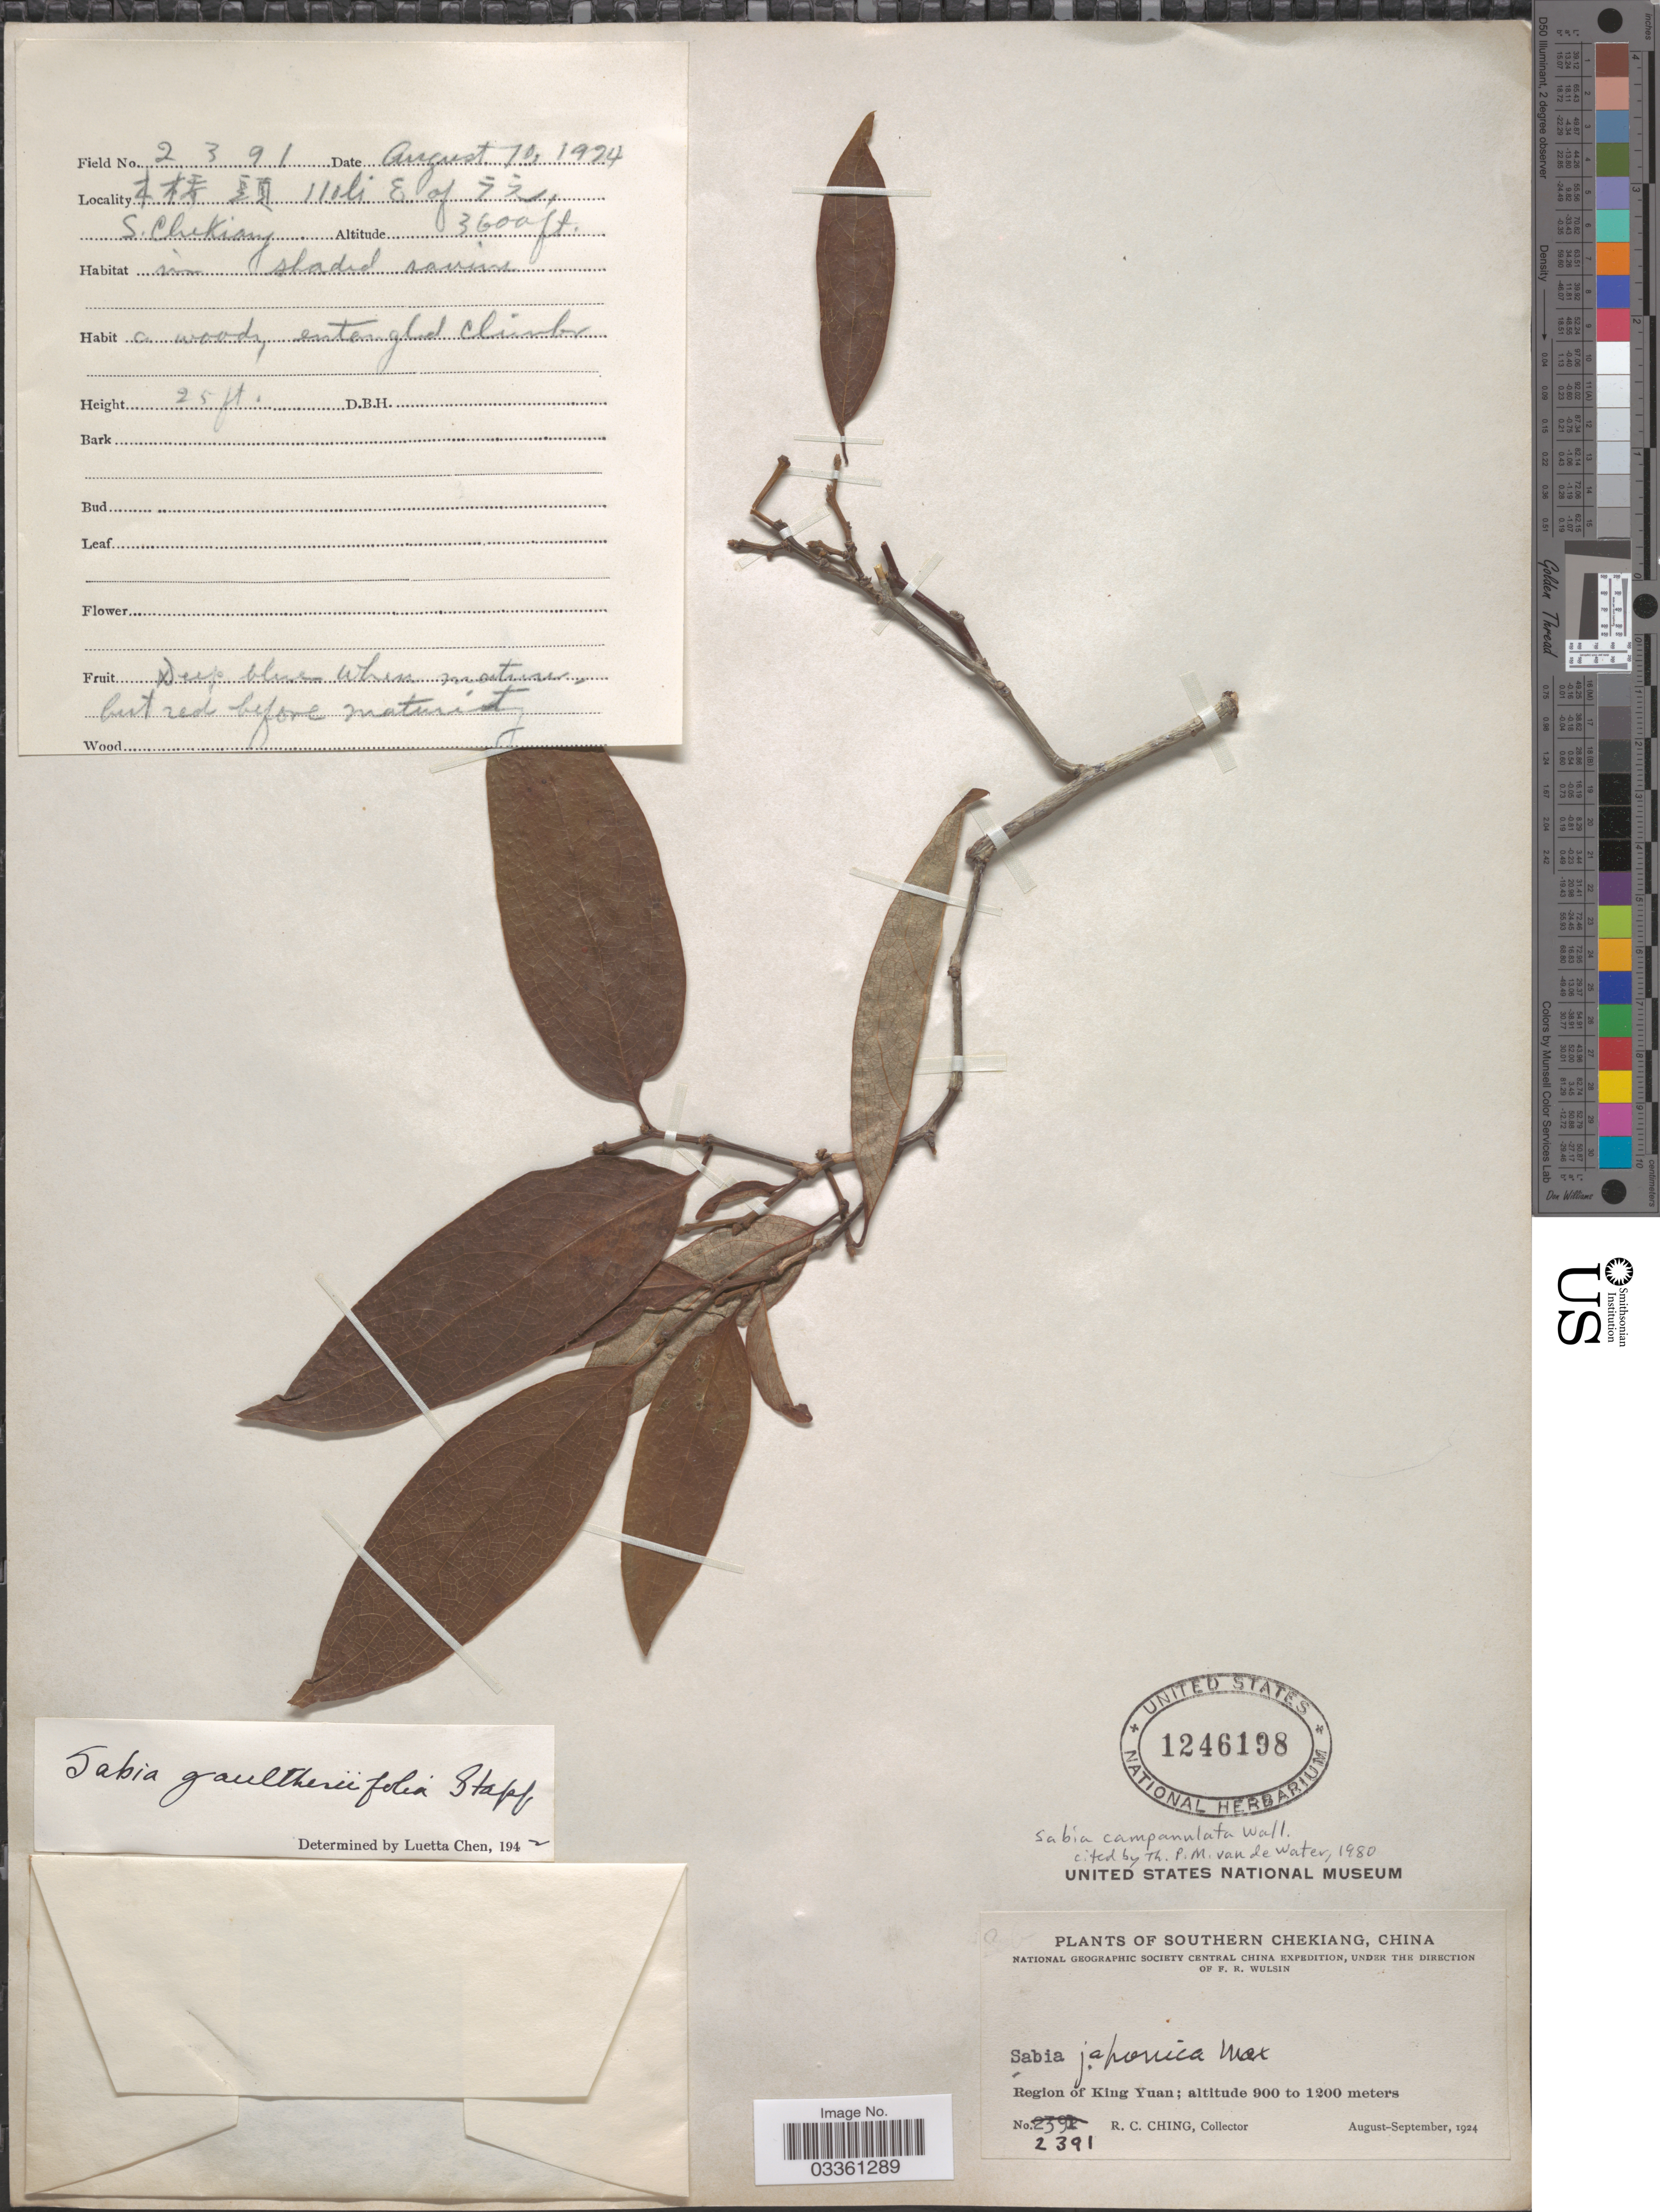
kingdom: Plantae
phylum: Tracheophyta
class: Magnoliopsida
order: Proteales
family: Sabiaceae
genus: Sabia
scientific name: Sabia campanulata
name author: Wall.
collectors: R. C. Ching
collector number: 2391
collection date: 1924-08-10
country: China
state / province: Zhejiang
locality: Region of King Yuan. 110 li E of [illegible tet].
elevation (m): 1097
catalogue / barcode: US 1246198